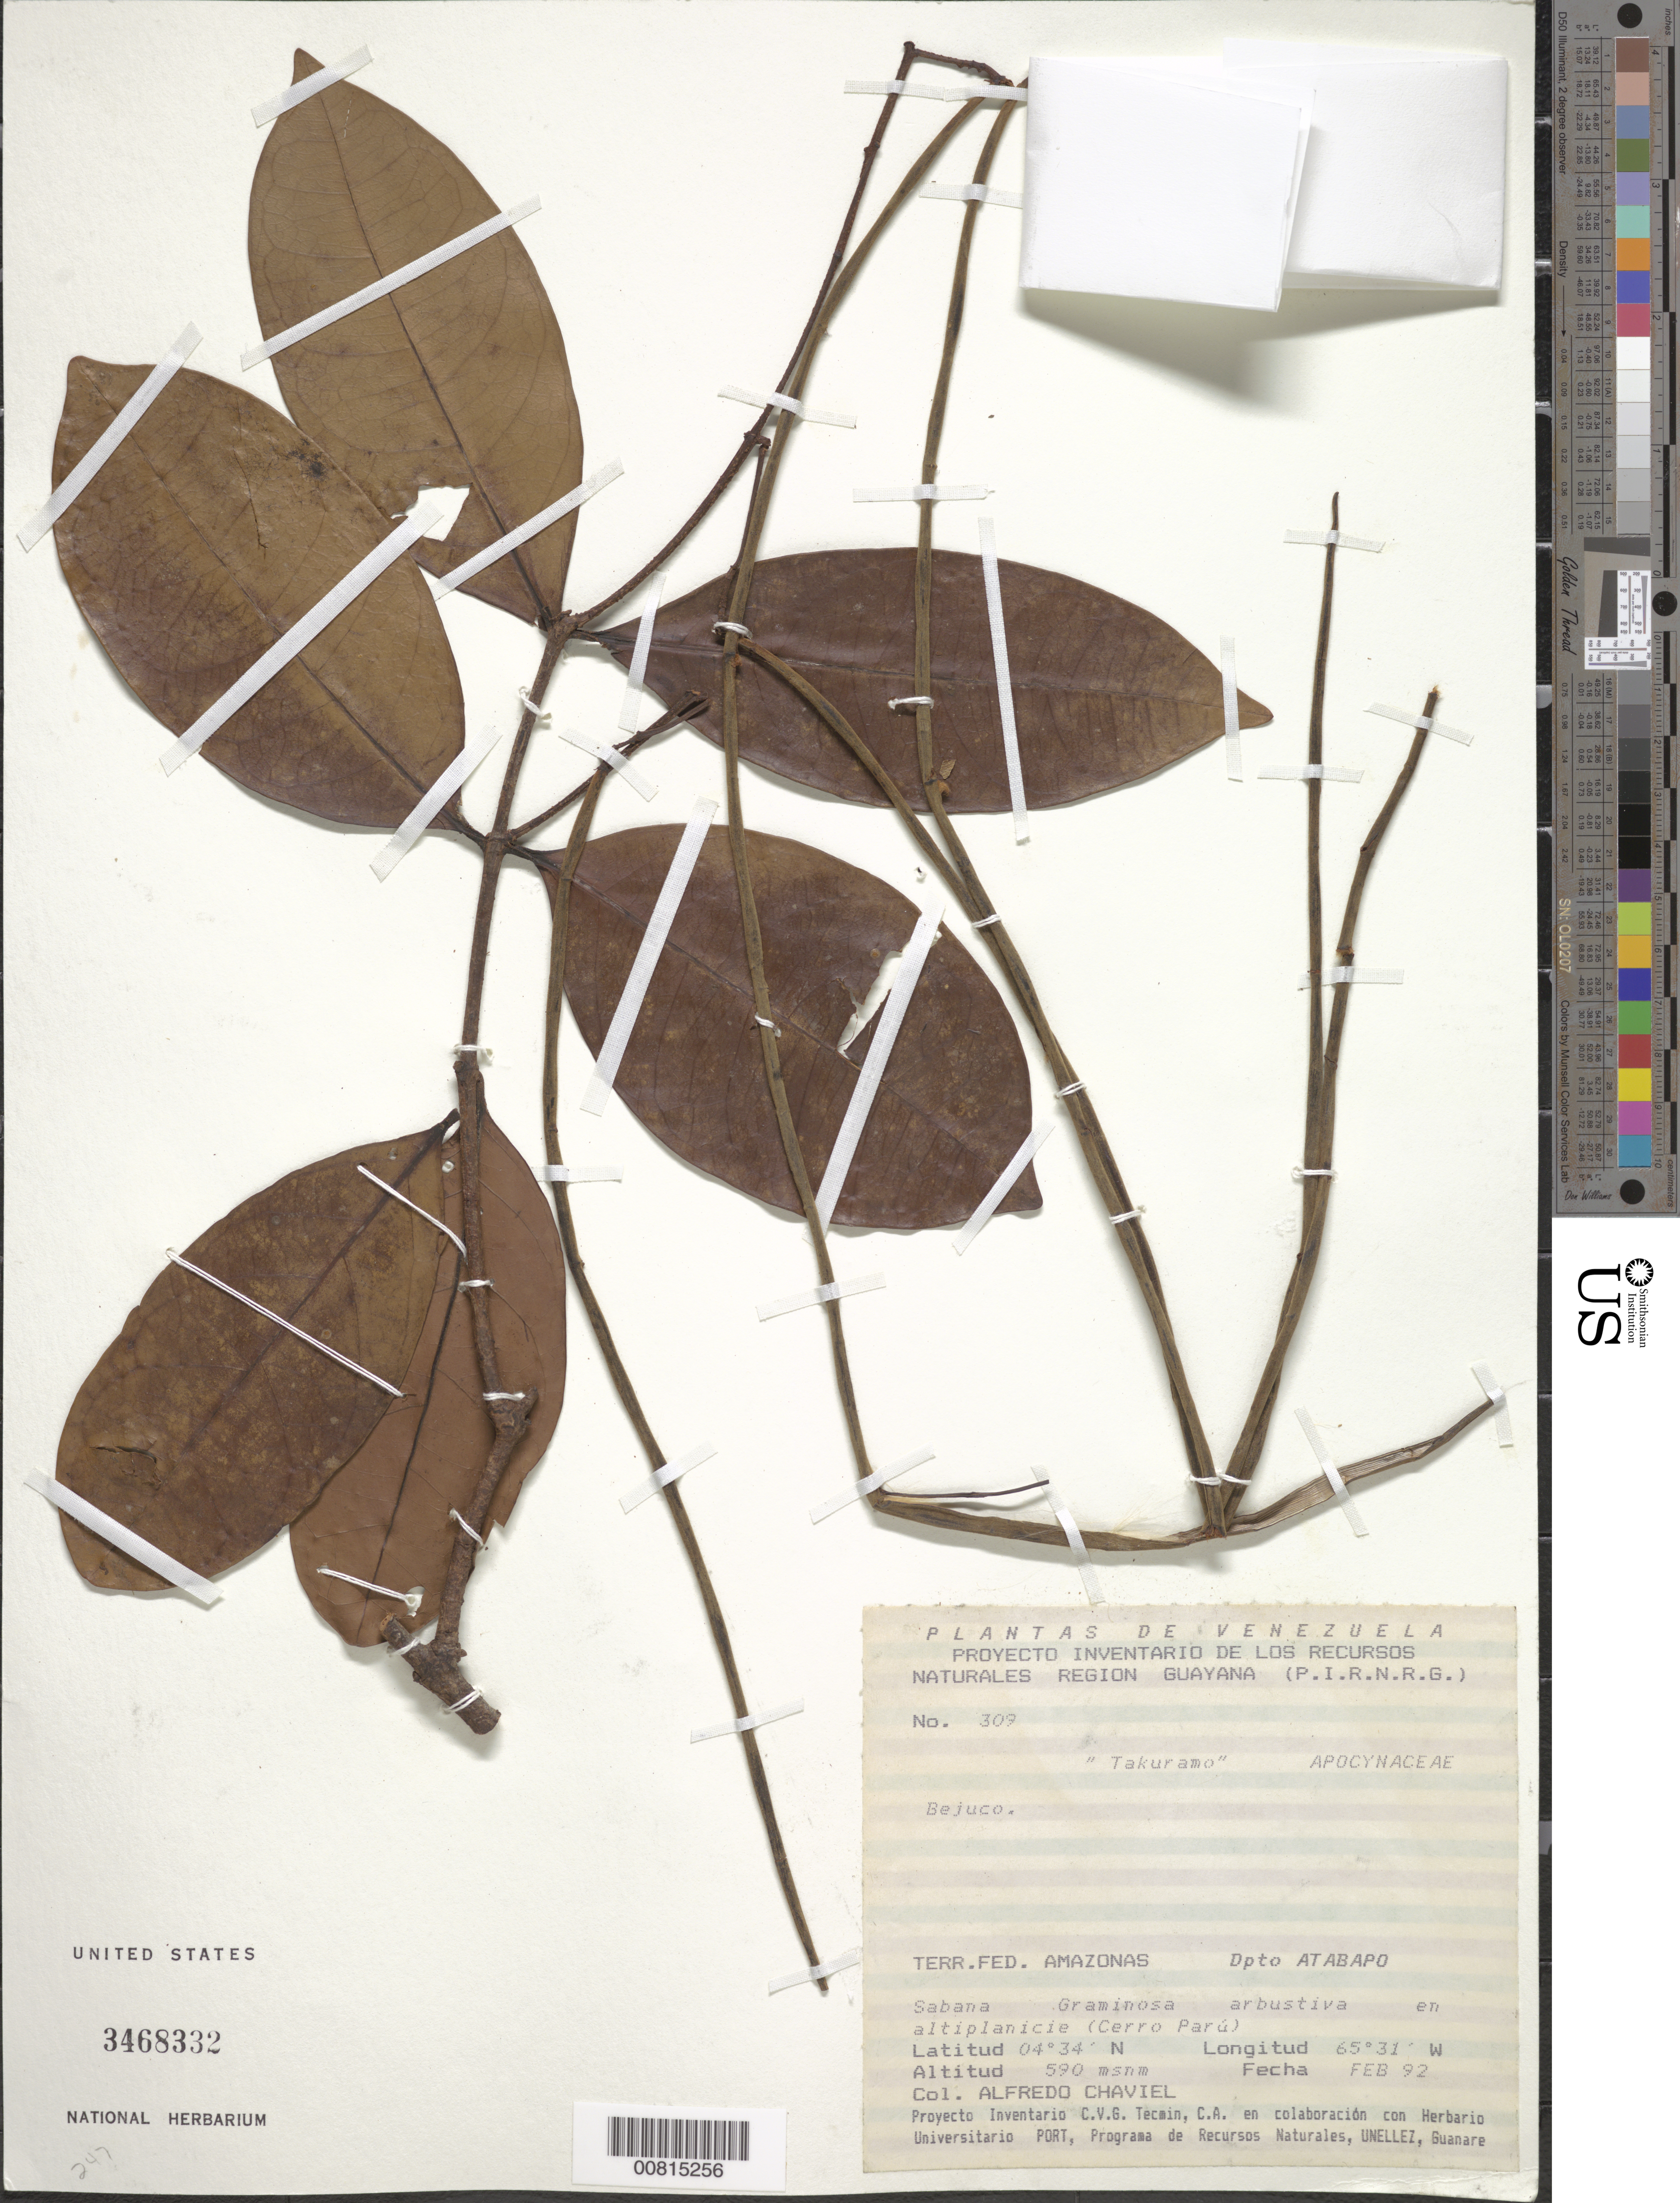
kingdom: Plantae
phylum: Tracheophyta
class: Magnoliopsida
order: Gentianales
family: Apocynaceae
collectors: A. Chaviel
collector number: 309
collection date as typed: Feb-92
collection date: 1992-02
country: Venezuela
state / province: Amazonas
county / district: Atabapo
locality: Cerro Parú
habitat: Sabana graminosa arbustiva en altiplanicie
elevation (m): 590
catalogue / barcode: US 3468332